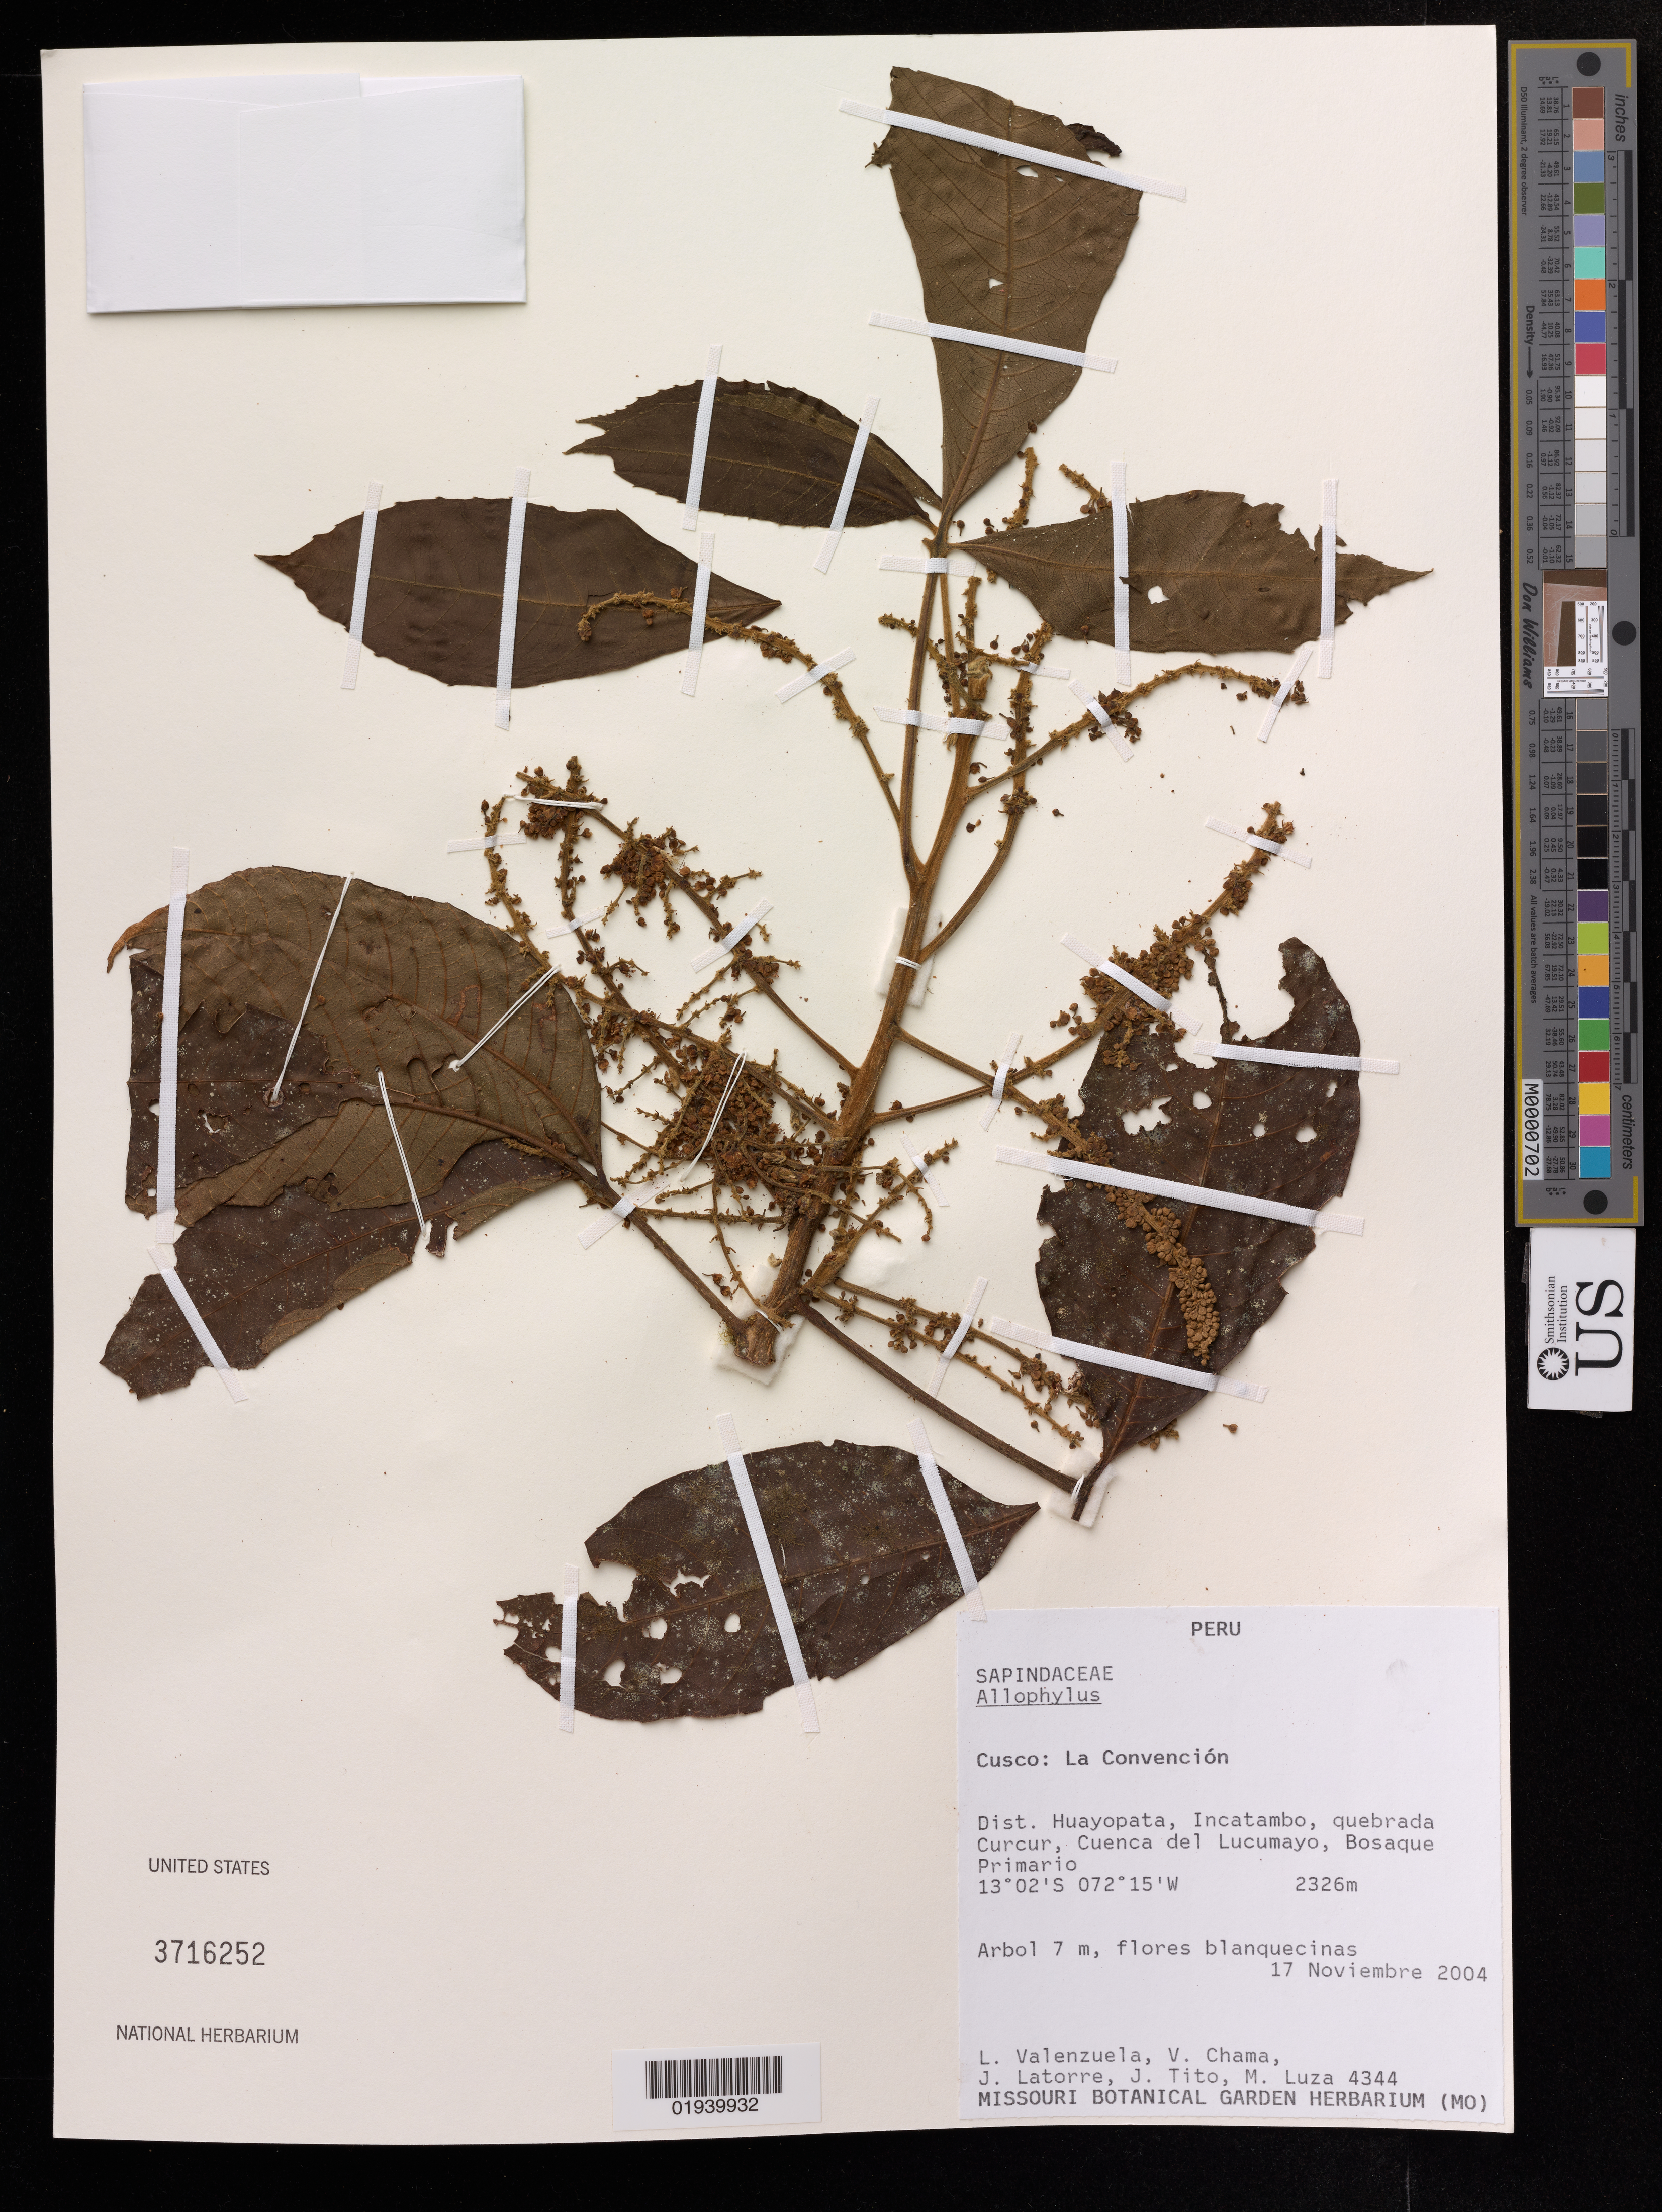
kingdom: Plantae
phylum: Tracheophyta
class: Magnoliopsida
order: Sapindales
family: Sapindaceae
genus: Allophylus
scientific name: Allophylus sp.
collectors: L. Valenzuela, V. Chama, J. Latorre, J. Tito & M. Luza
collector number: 4344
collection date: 2004-11-17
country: Peru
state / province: Cusco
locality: La Convención. Dist. Huayopata, Incatambo, quebrada Curcur, Cuenca del Lucumayo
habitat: Bosque primario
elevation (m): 2326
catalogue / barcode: US 3716252